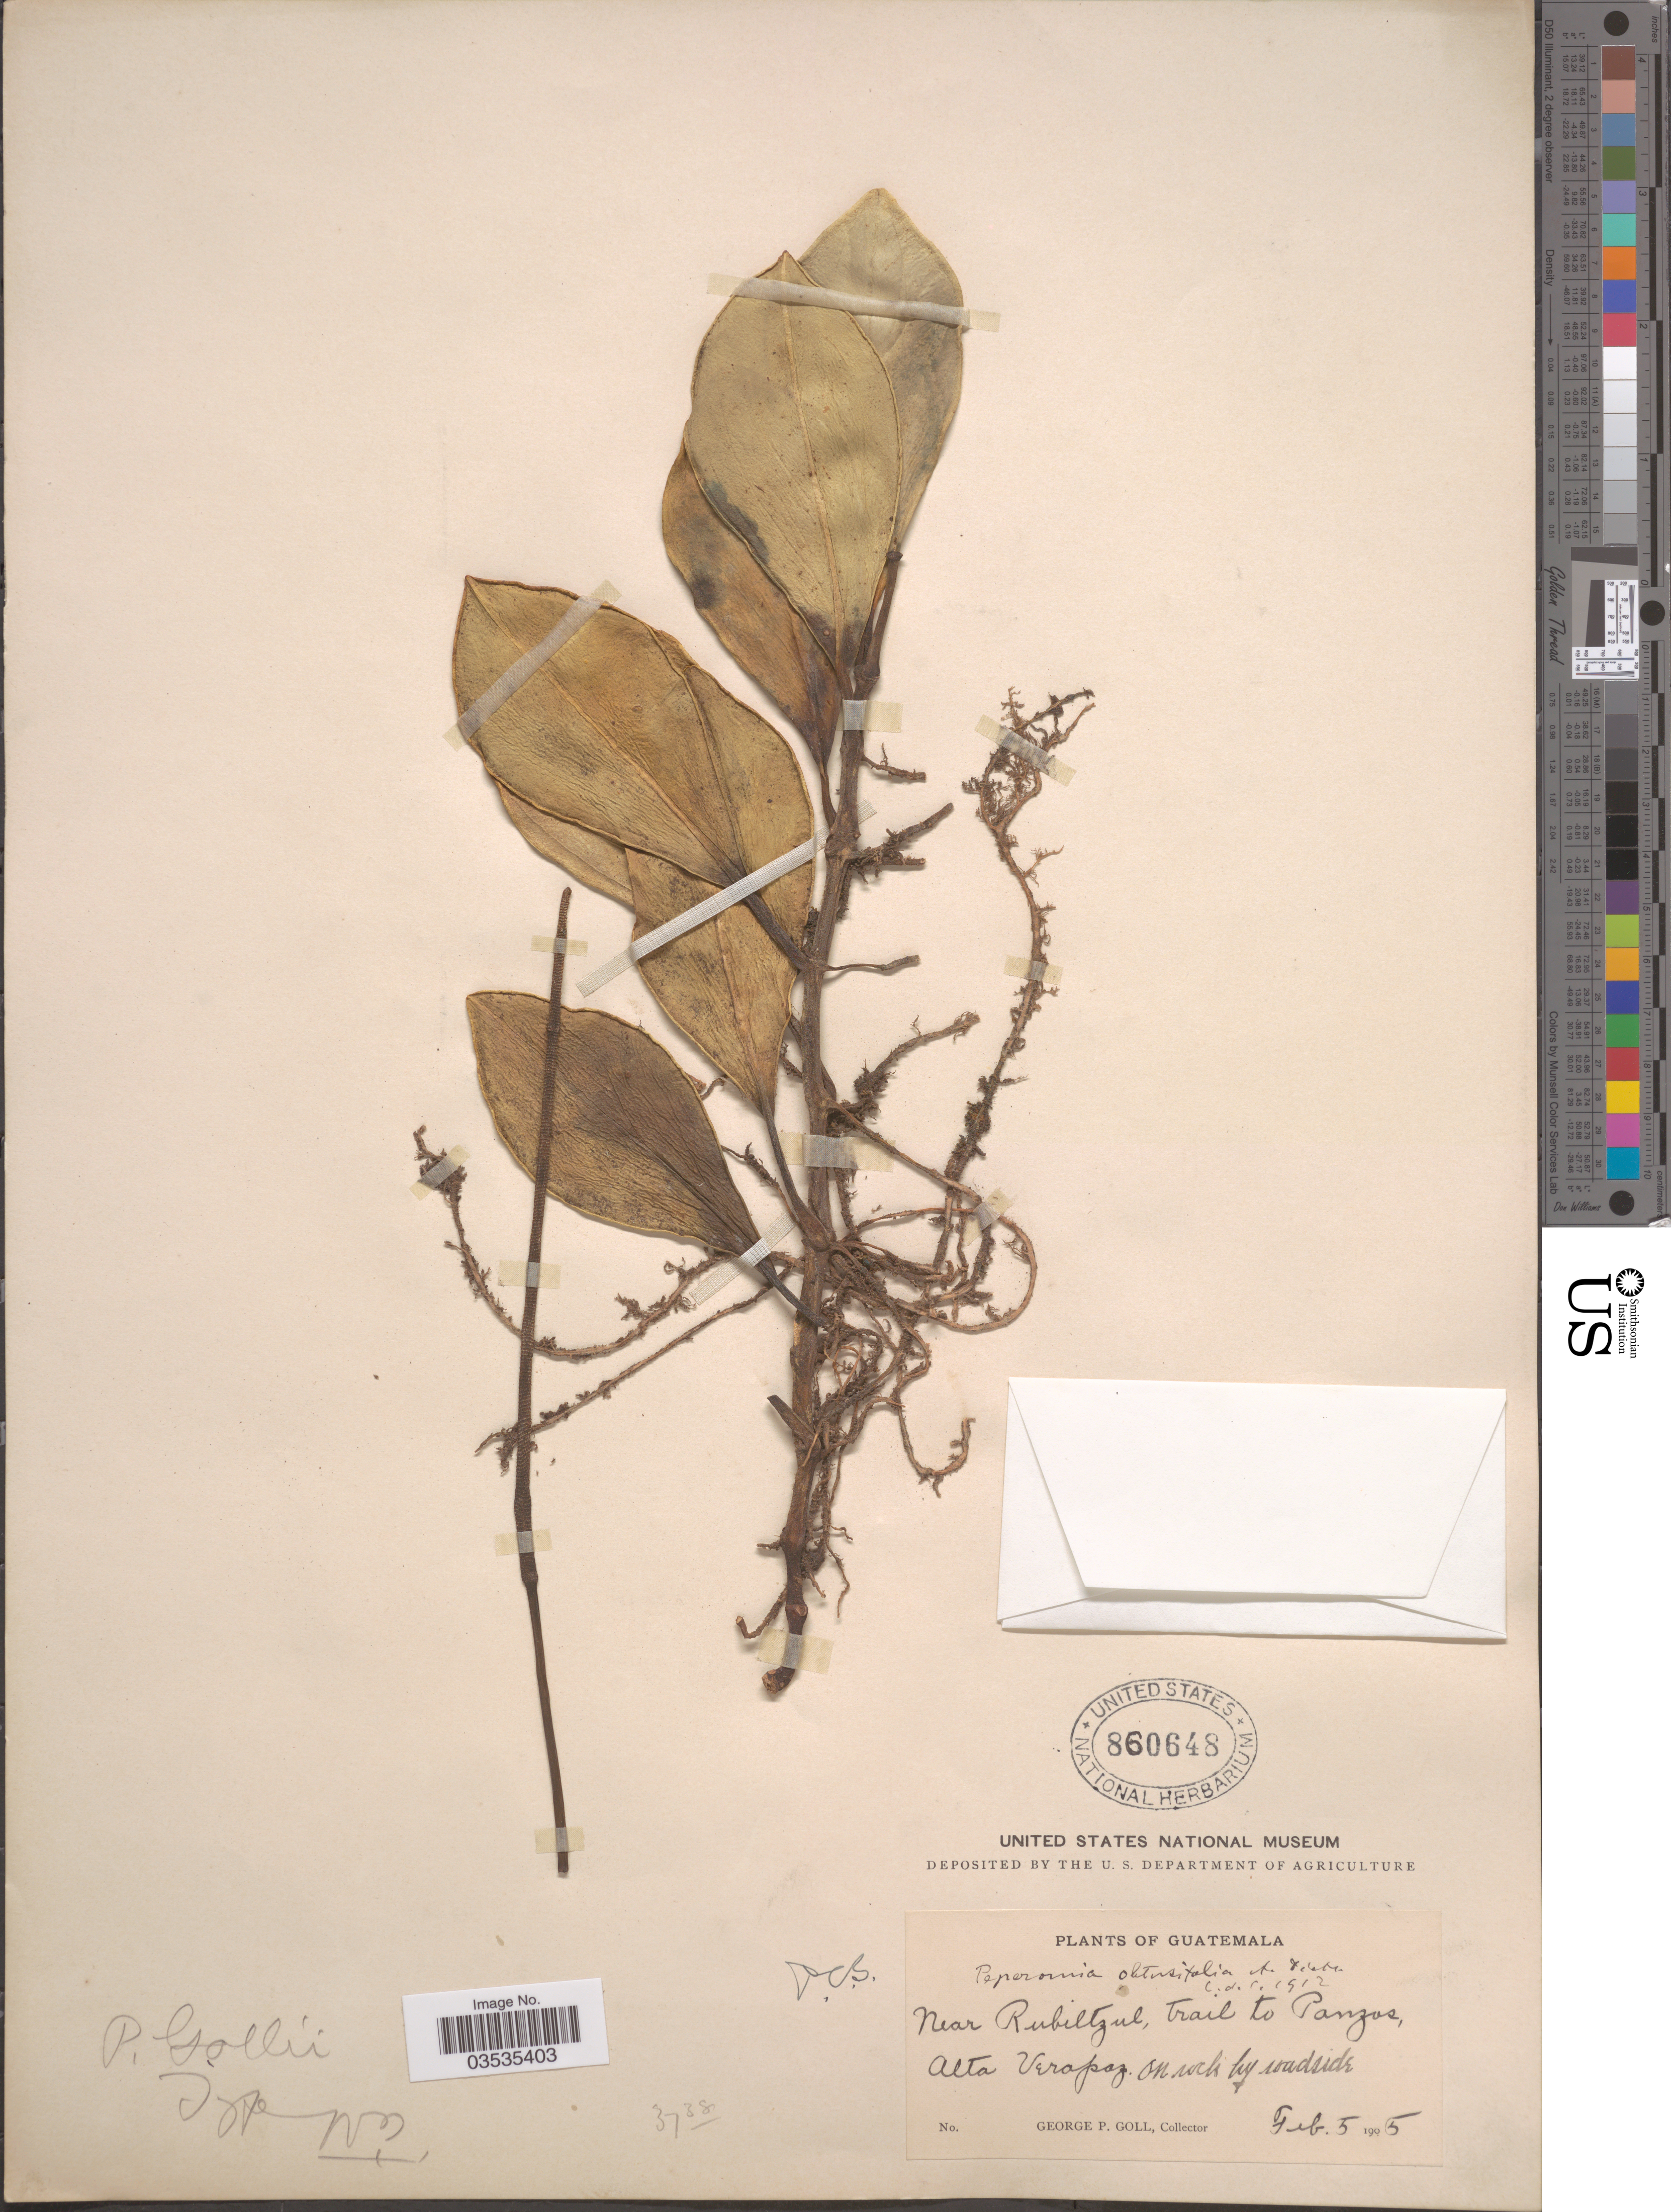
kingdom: Plantae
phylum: Tracheophyta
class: Magnoliopsida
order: Piperales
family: Piperaceae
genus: Peperomia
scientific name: Peperomia obtusifolia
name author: (L.) A. Dietr.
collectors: G. P. Goll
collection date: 1905-02-05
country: Guatemala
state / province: Alta Verapaz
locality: Near Rubiltzul, Trail to Panzas.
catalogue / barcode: US 860648